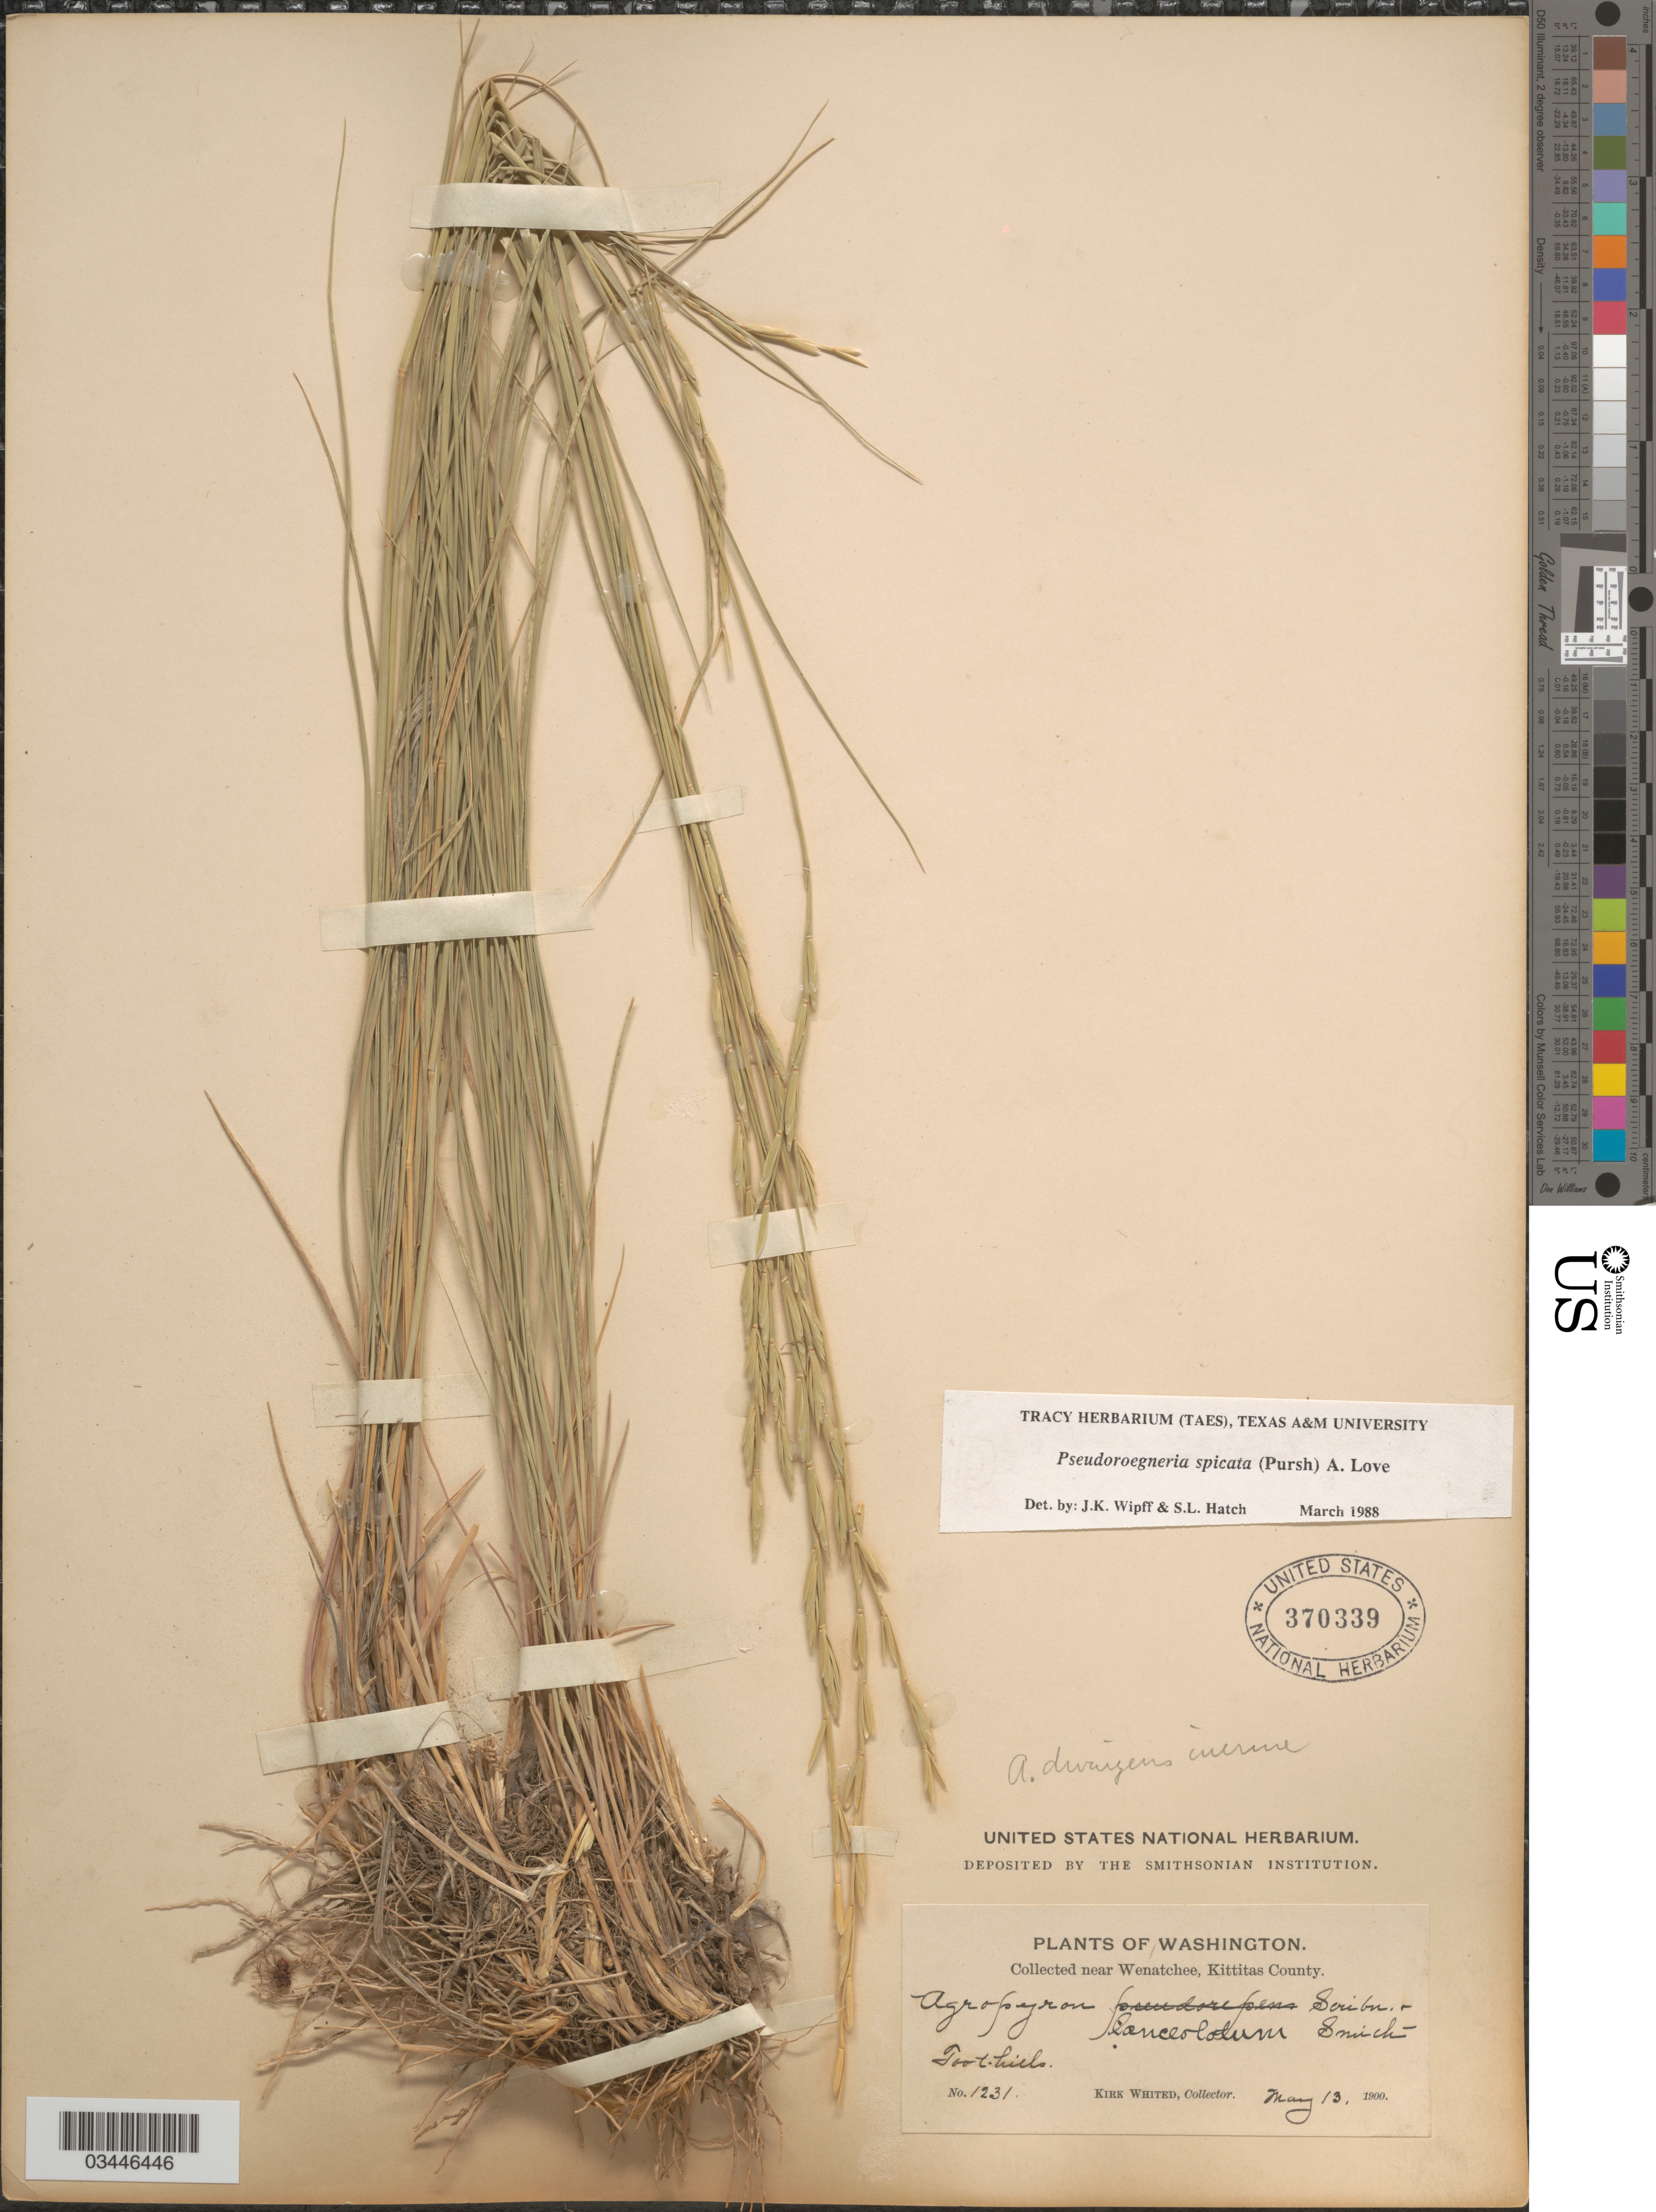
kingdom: Plantae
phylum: Tracheophyta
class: Liliopsida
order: Poales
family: Poaceae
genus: Pseudoroegneria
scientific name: Pseudoroegneria spicata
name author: (Pursh) Á. Löve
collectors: K. Whited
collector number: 1231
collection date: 1900-05-13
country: United States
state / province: Washington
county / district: Kittitas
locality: Near Wenatchee, Kittitas County. Foothills.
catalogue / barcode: US 370339